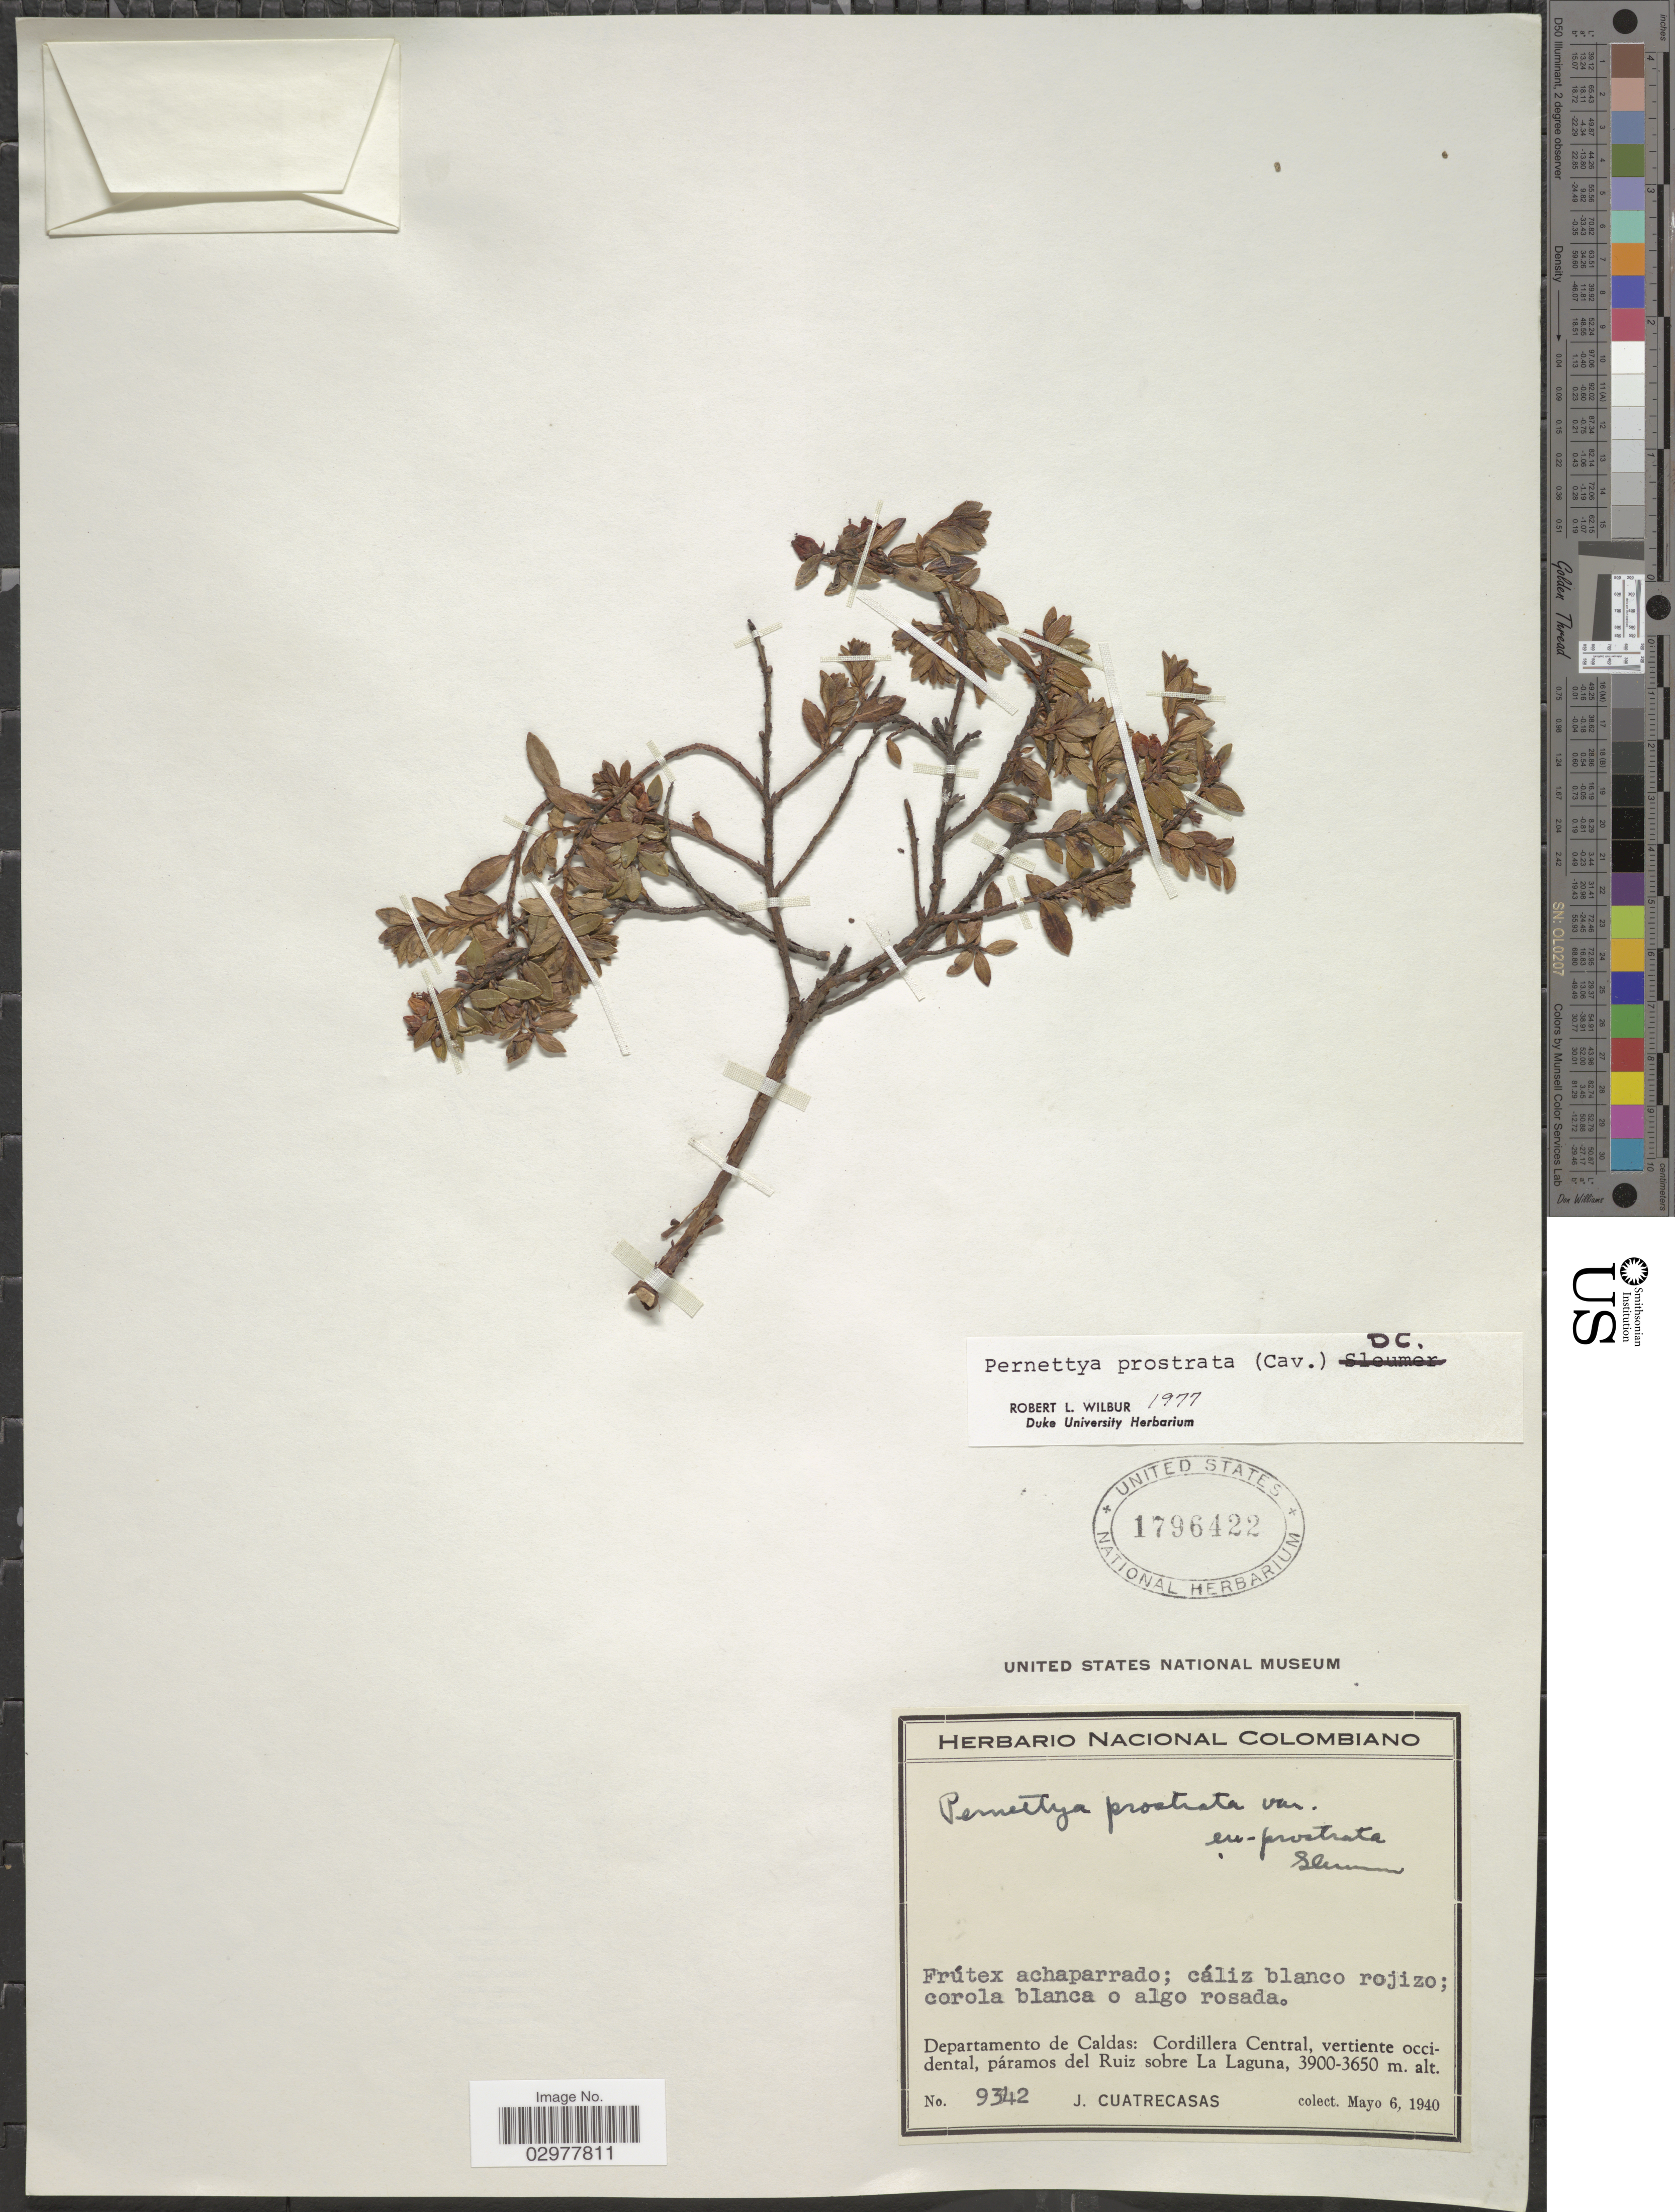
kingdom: Plantae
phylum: Tracheophyta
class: Magnoliopsida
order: Ericales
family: Ericaceae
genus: Pernettya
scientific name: Pernettya prostrata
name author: (Cav.) DC.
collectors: J. Cuatrecasas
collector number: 9342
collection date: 1940-05-06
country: Colombia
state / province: Caldas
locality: Departamento de Caldas: Cordillera Central, vertiente occidental, páramos del Ruiz sobre La Laguna.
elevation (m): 3650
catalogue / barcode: US 1796422